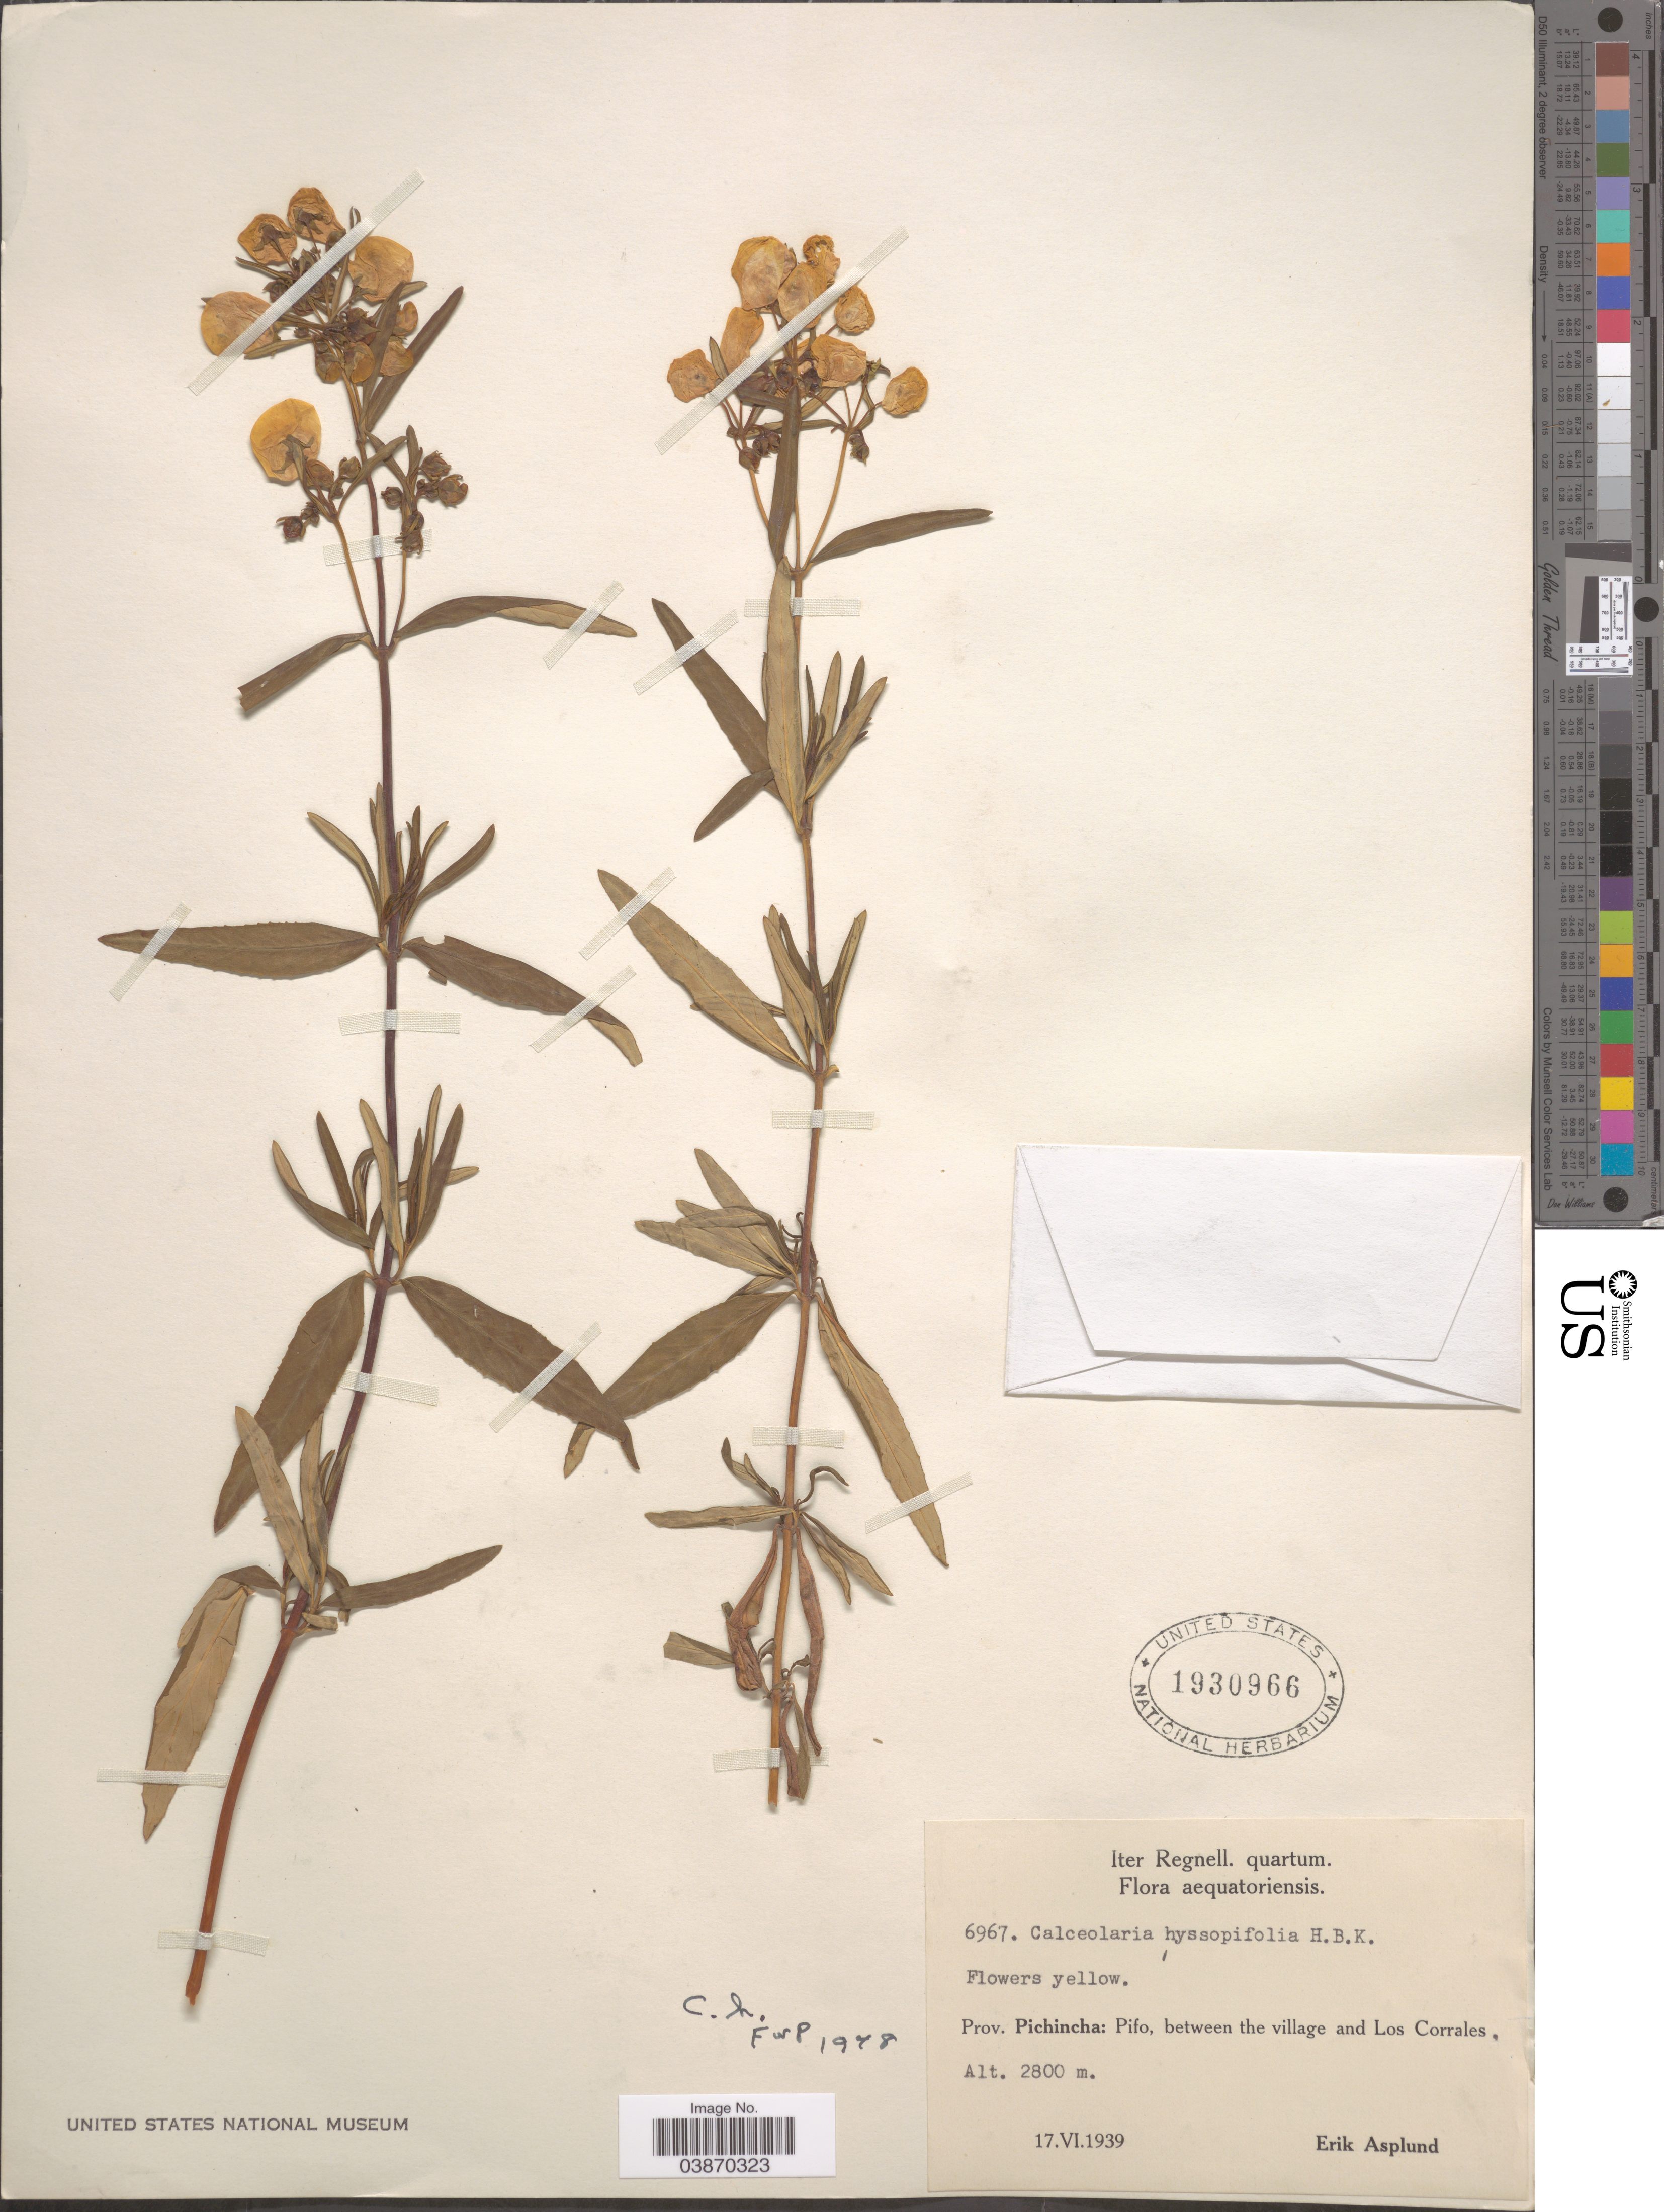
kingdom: Plantae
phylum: Tracheophyta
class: Magnoliopsida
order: Lamiales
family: Calceolariaceae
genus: Calceolaria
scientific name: Calceolaria hyssopifolia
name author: Kunth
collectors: E. Asplund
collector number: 6967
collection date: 1939-06-17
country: Ecuador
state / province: Pichincha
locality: Pifo, between the village and Los Corrales.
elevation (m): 2800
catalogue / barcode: US 1930966